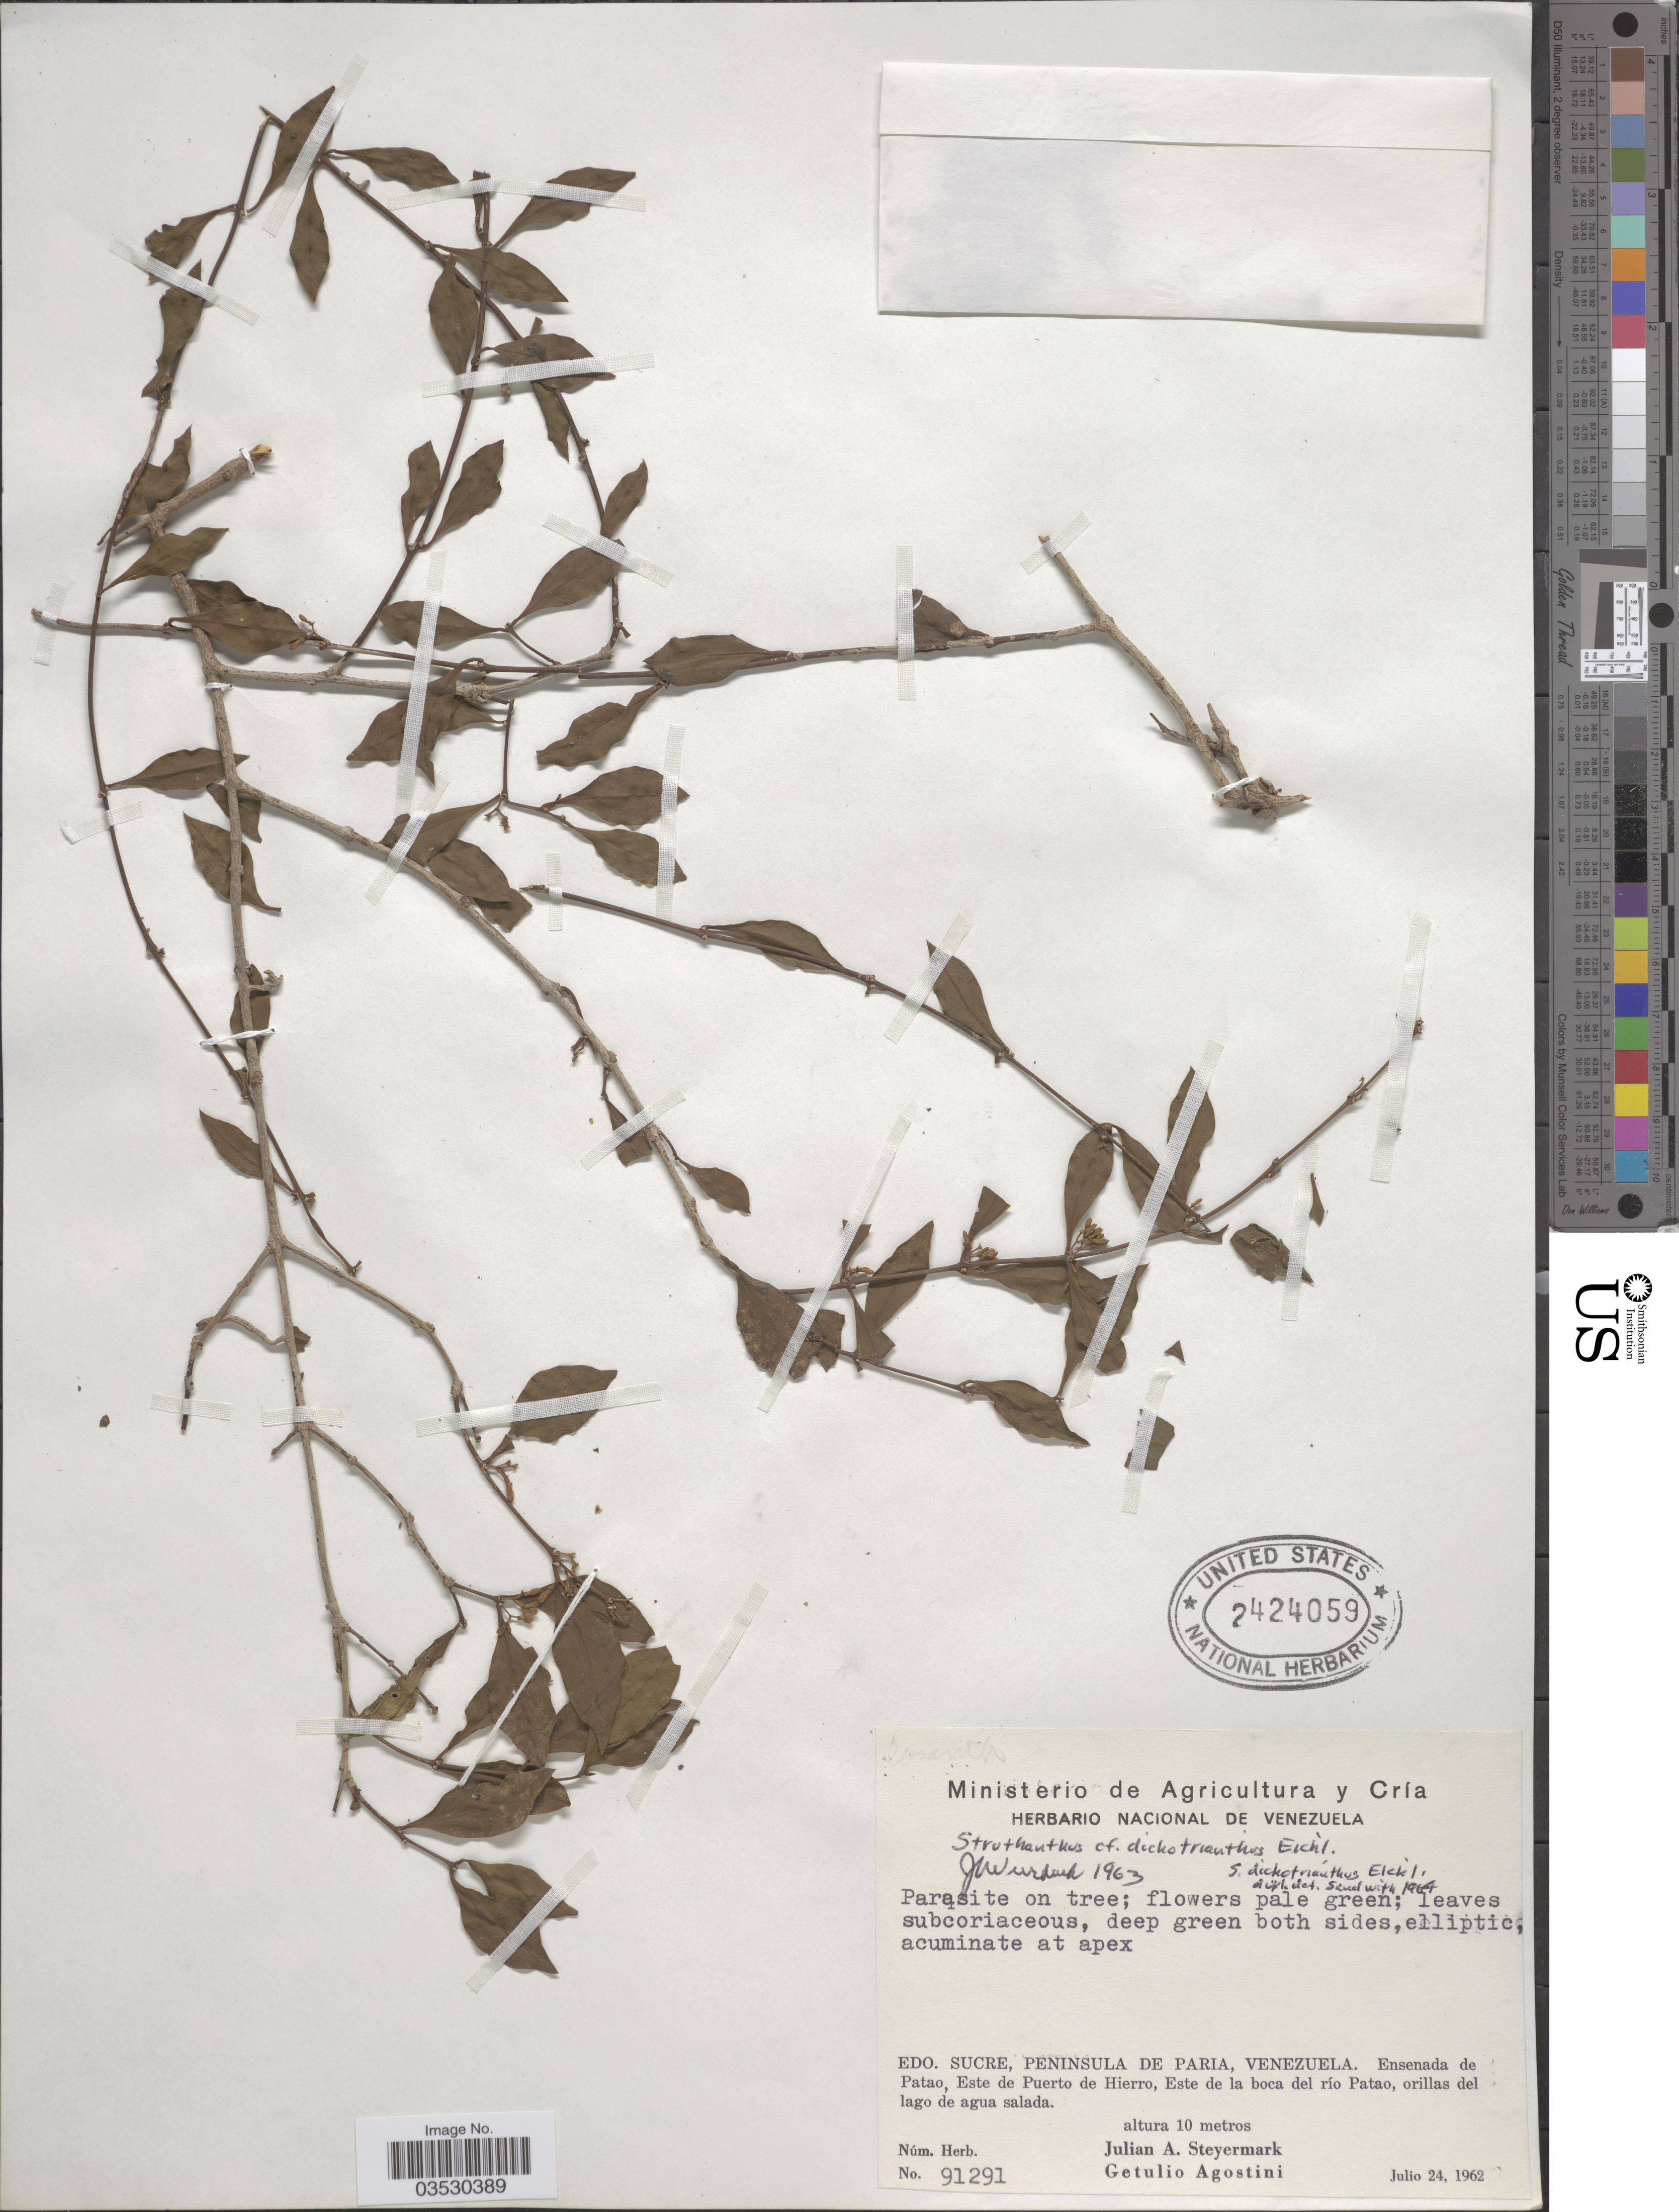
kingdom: Plantae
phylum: Tracheophyta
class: Magnoliopsida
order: Santalales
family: Loranthaceae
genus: Struthanthus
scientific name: Struthanthus dichotrianthus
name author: Eichler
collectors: J. Steyermark & G. Agostini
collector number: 91291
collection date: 1962-07-24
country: Venezuela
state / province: Sucre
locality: Edo. Sucre, Peninsula de Paria. Ensenada de Patao, Este de Puerto de Hierro, Este de la boca del río Patao, orillas del lago de agua salada.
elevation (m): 10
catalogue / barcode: US 2424059